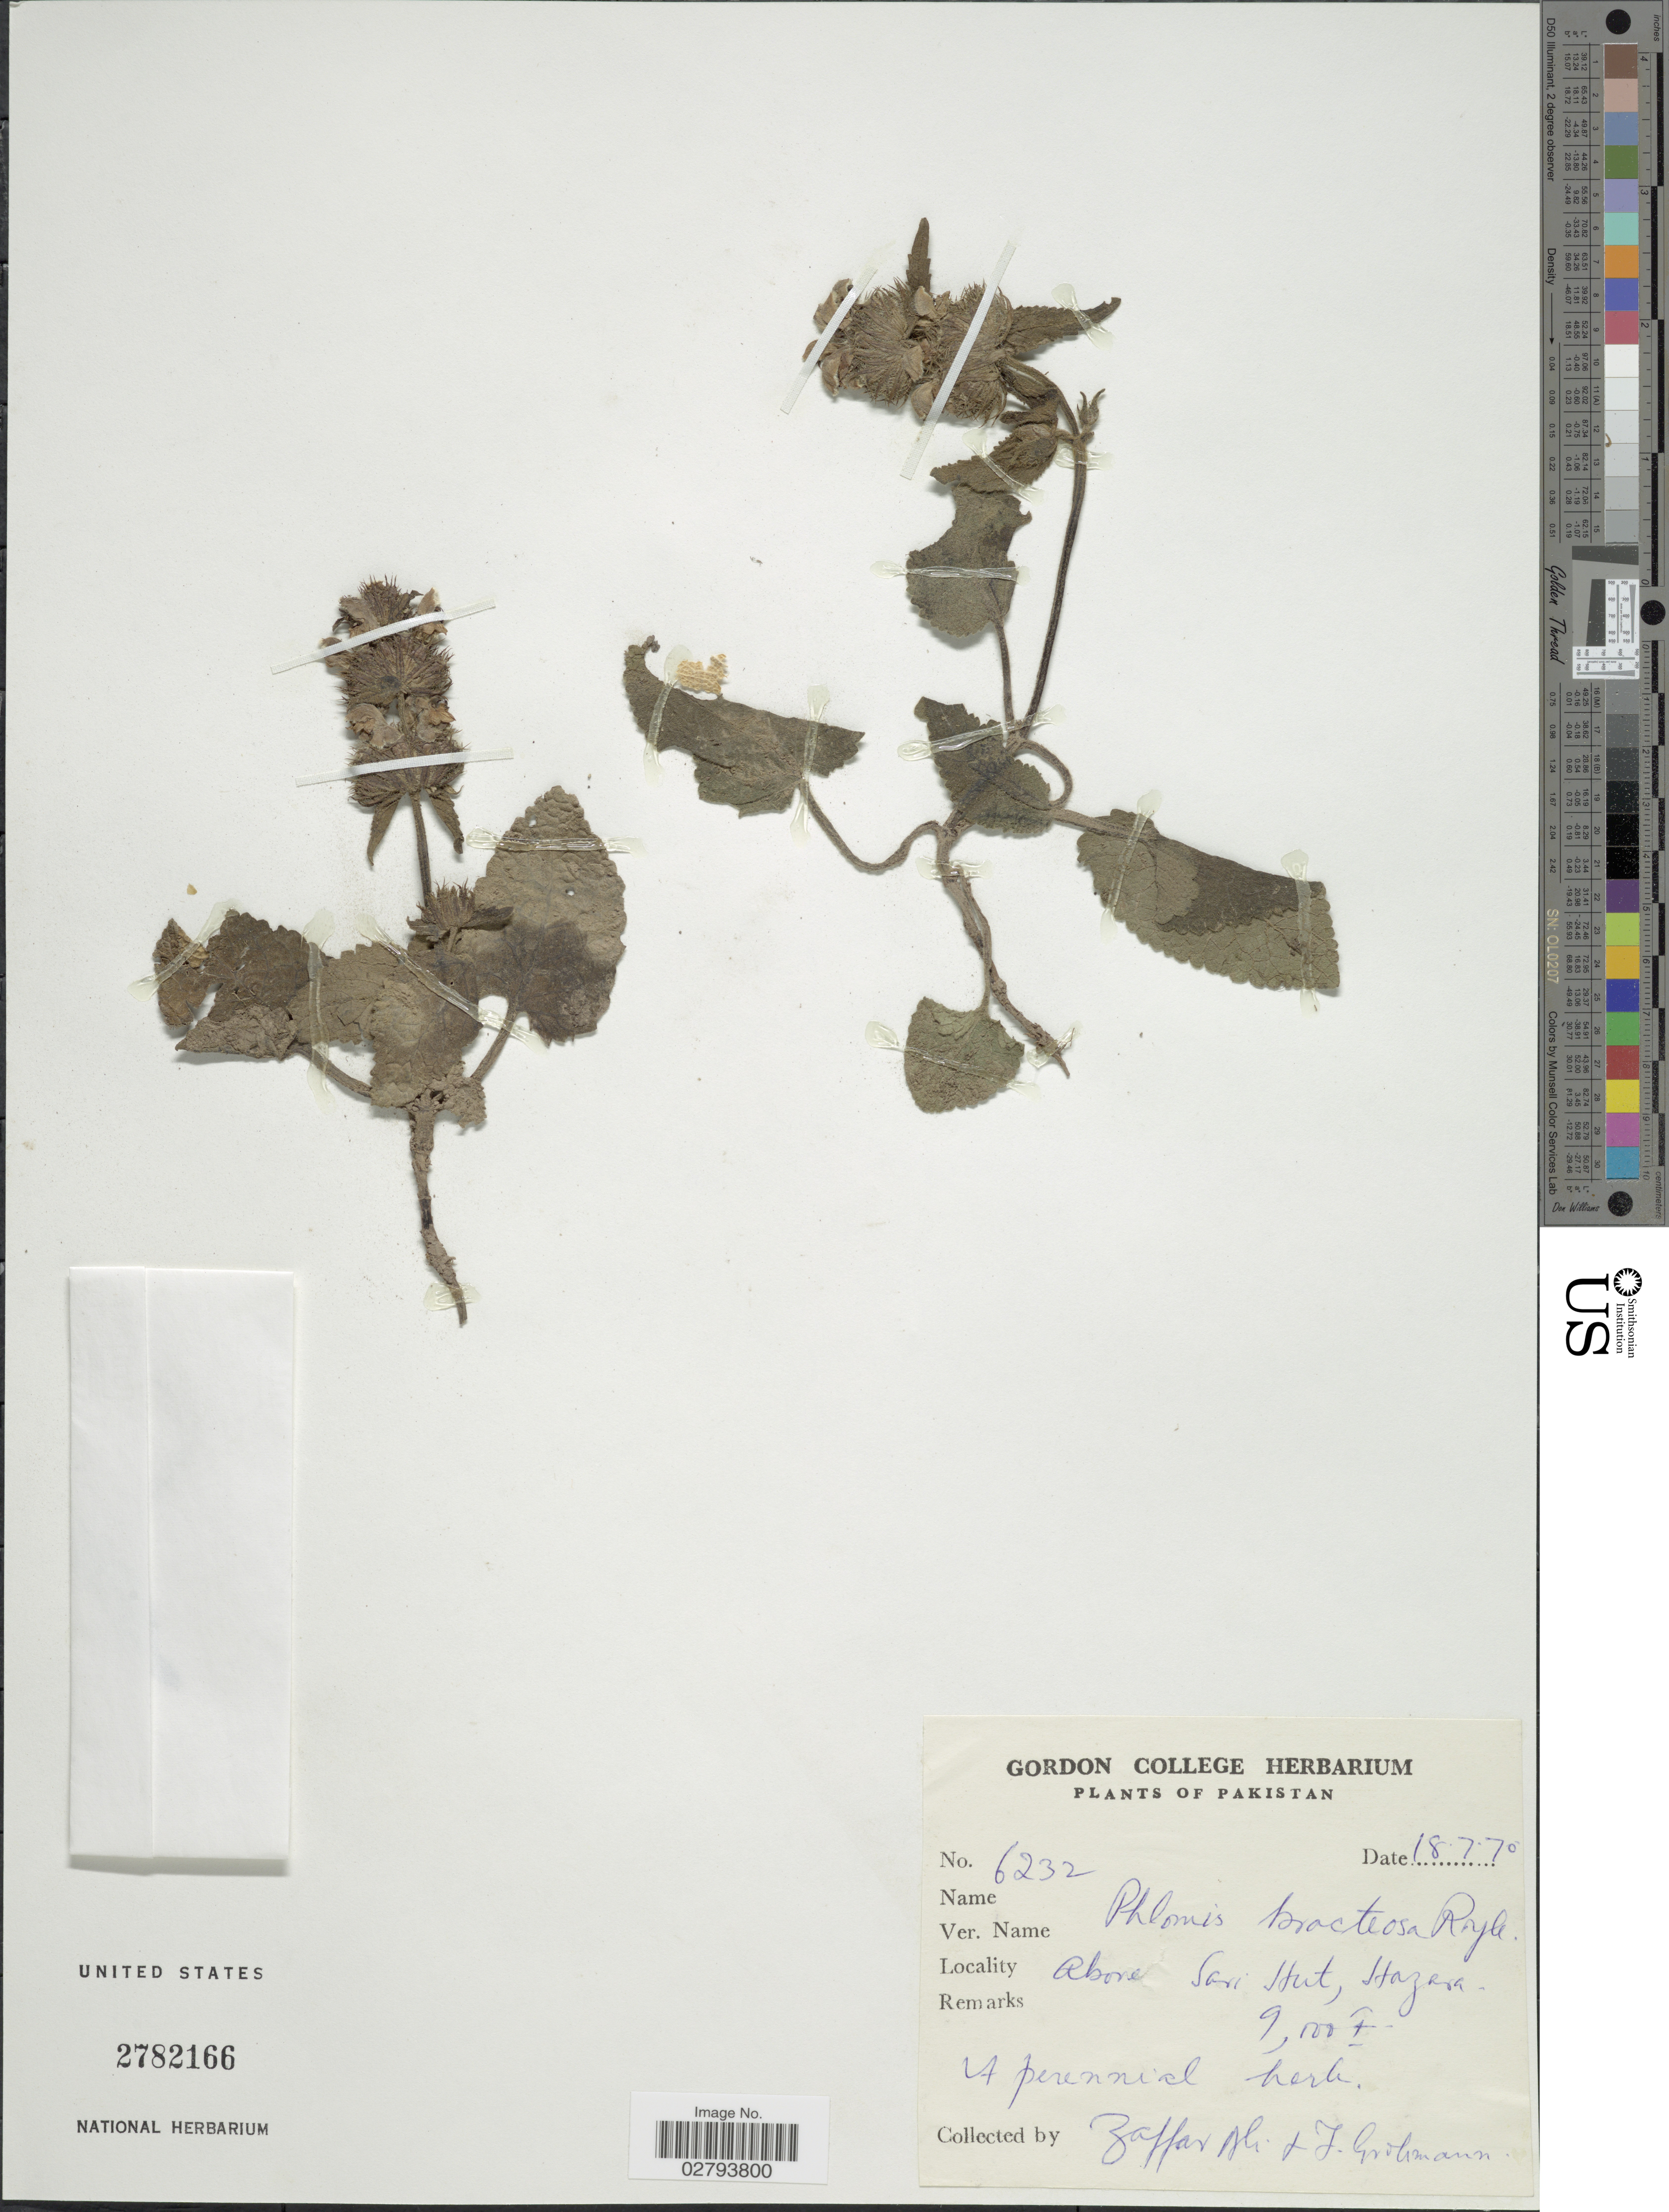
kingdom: Plantae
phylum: Tracheophyta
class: Magnoliopsida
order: Lamiales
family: Lamiaceae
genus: Phlomoides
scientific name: Phlomoides bracteosa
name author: (Royle ex Benth.) Kamelin & Makhm.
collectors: Z. Ali & F. Grohmann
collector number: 6232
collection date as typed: Transcribed d/m/y: 18/7/70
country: Pakistan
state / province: Khyber Pakhtunkhwa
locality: Above Sari Hut, Hazara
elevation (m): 2743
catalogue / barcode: US 2782166